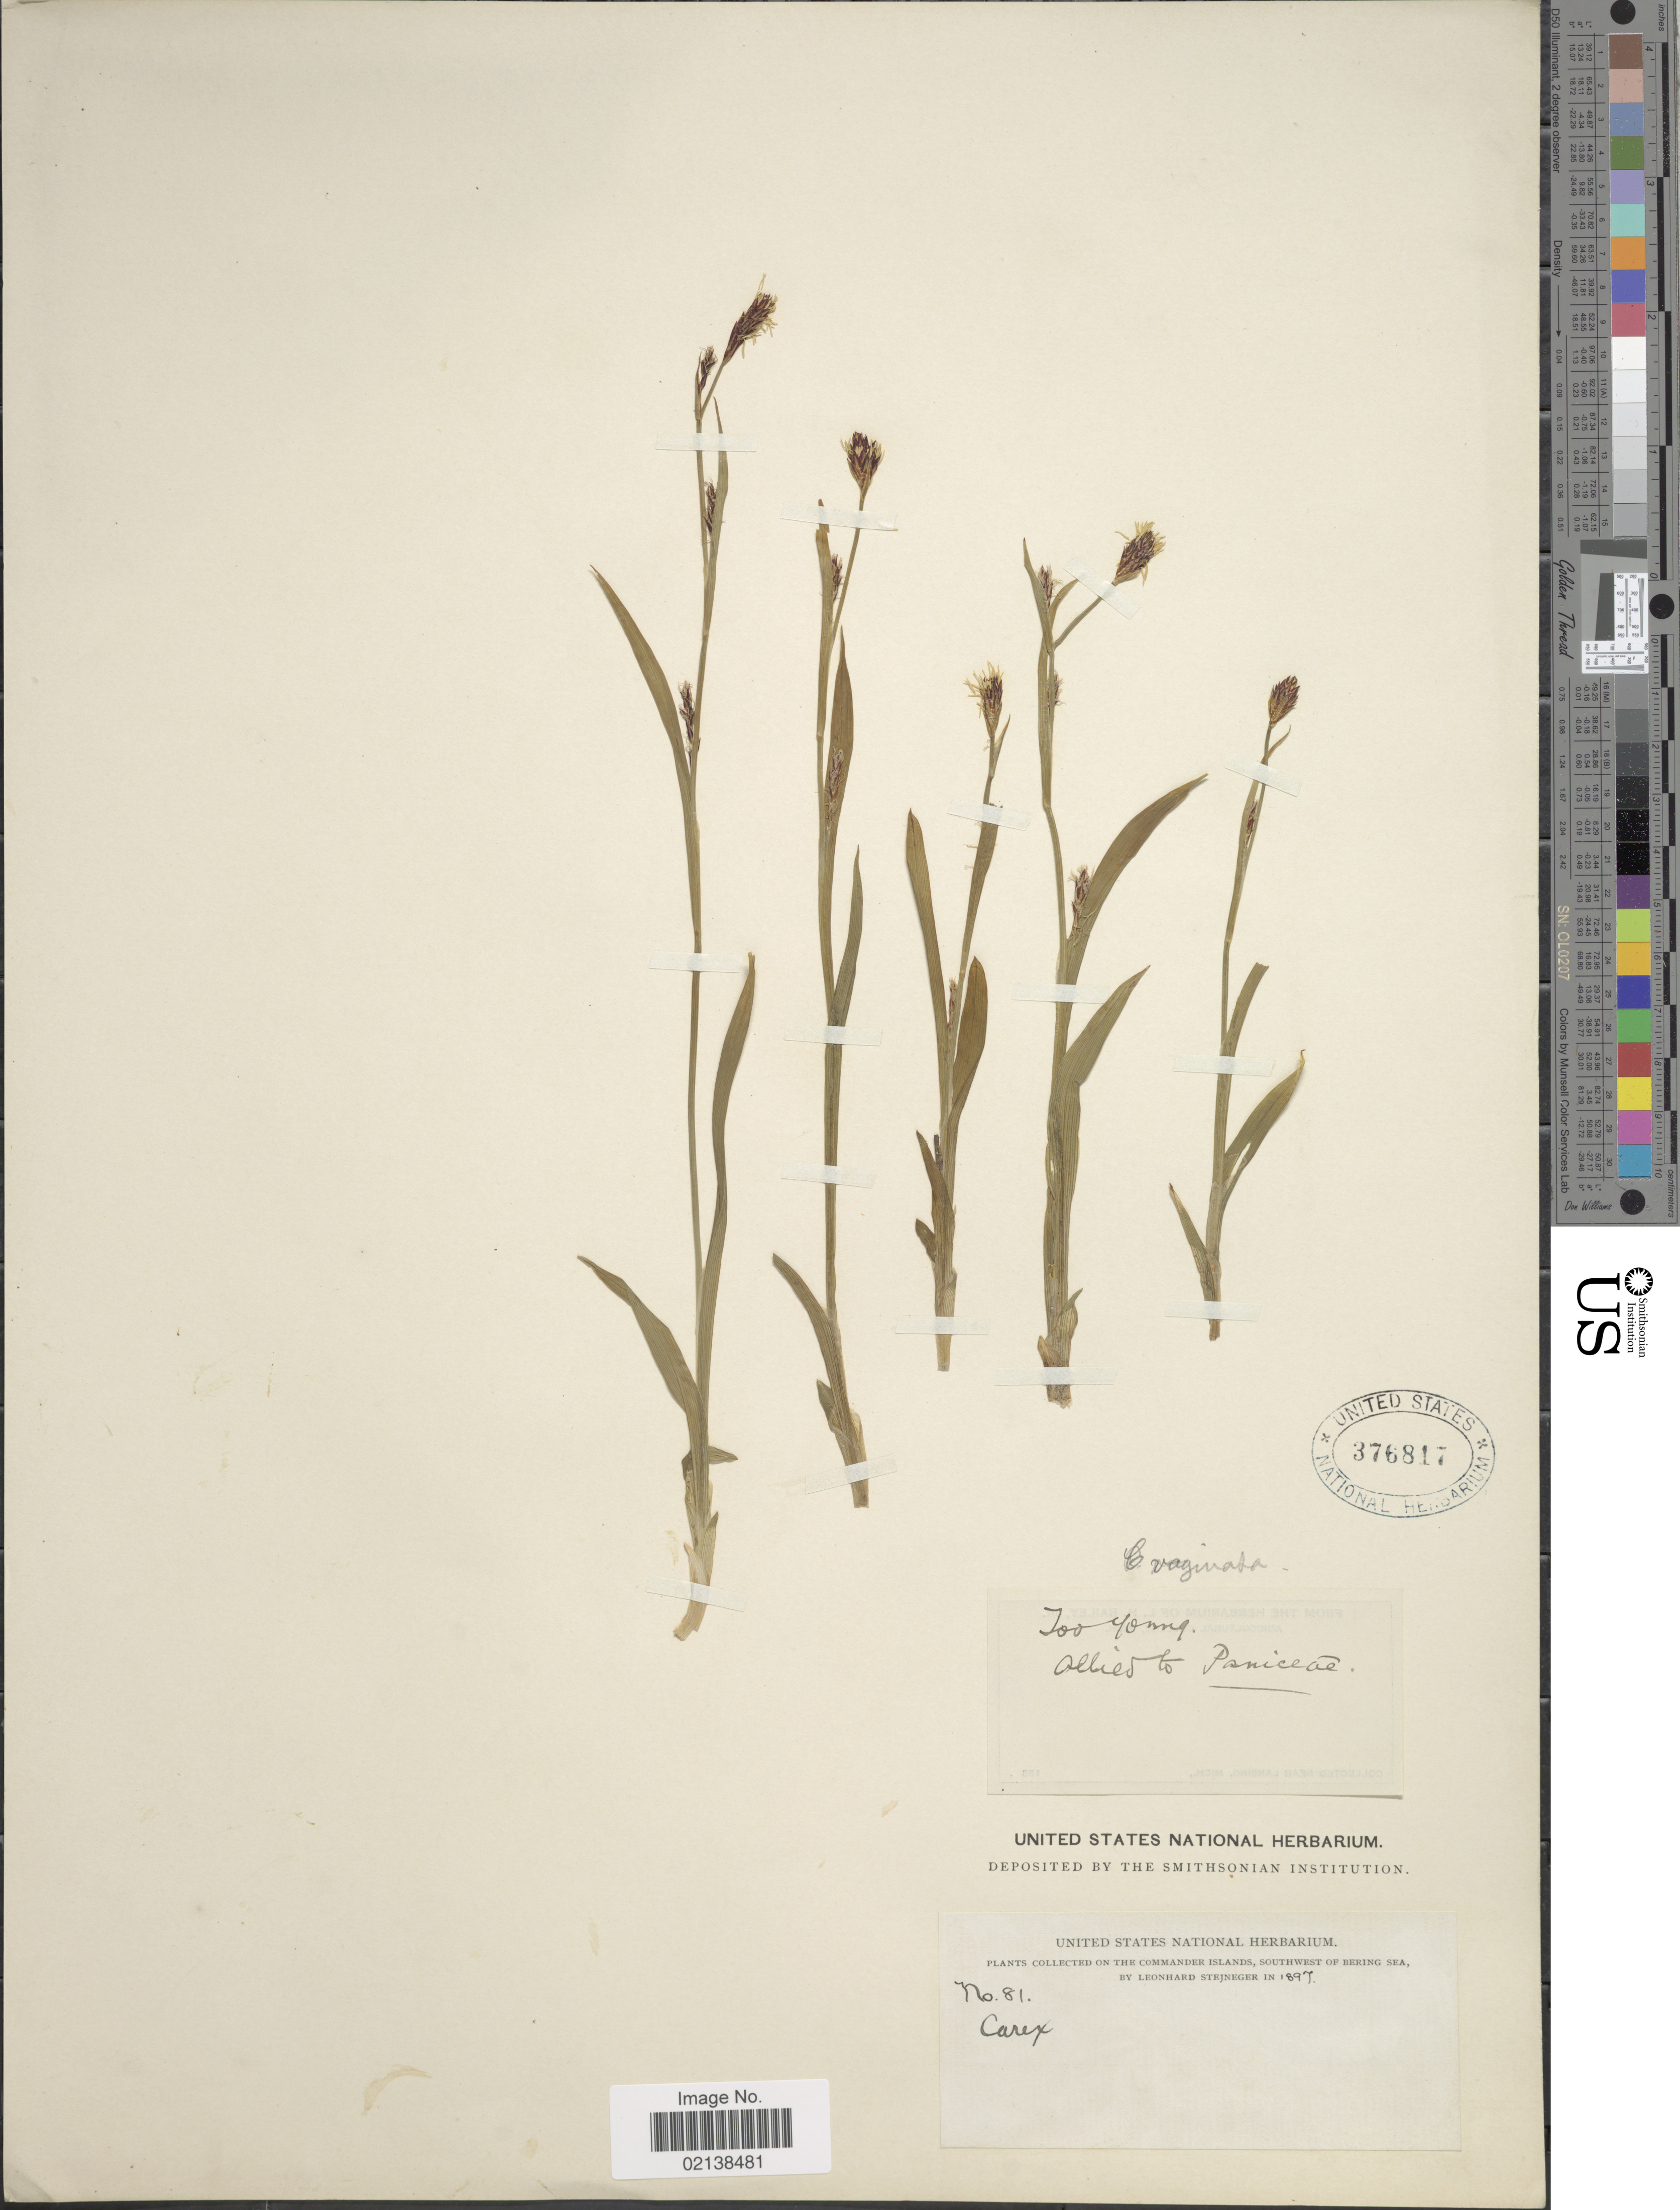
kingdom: Plantae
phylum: Tracheophyta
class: Liliopsida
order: Poales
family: Cyperaceae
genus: Carex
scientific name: Carex vaginata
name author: Tausch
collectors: L. Stejneger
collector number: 81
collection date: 1897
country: Russian Federation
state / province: Kamchatka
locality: On the Commander Island, Southwest of Bering Sea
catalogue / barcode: US 376817